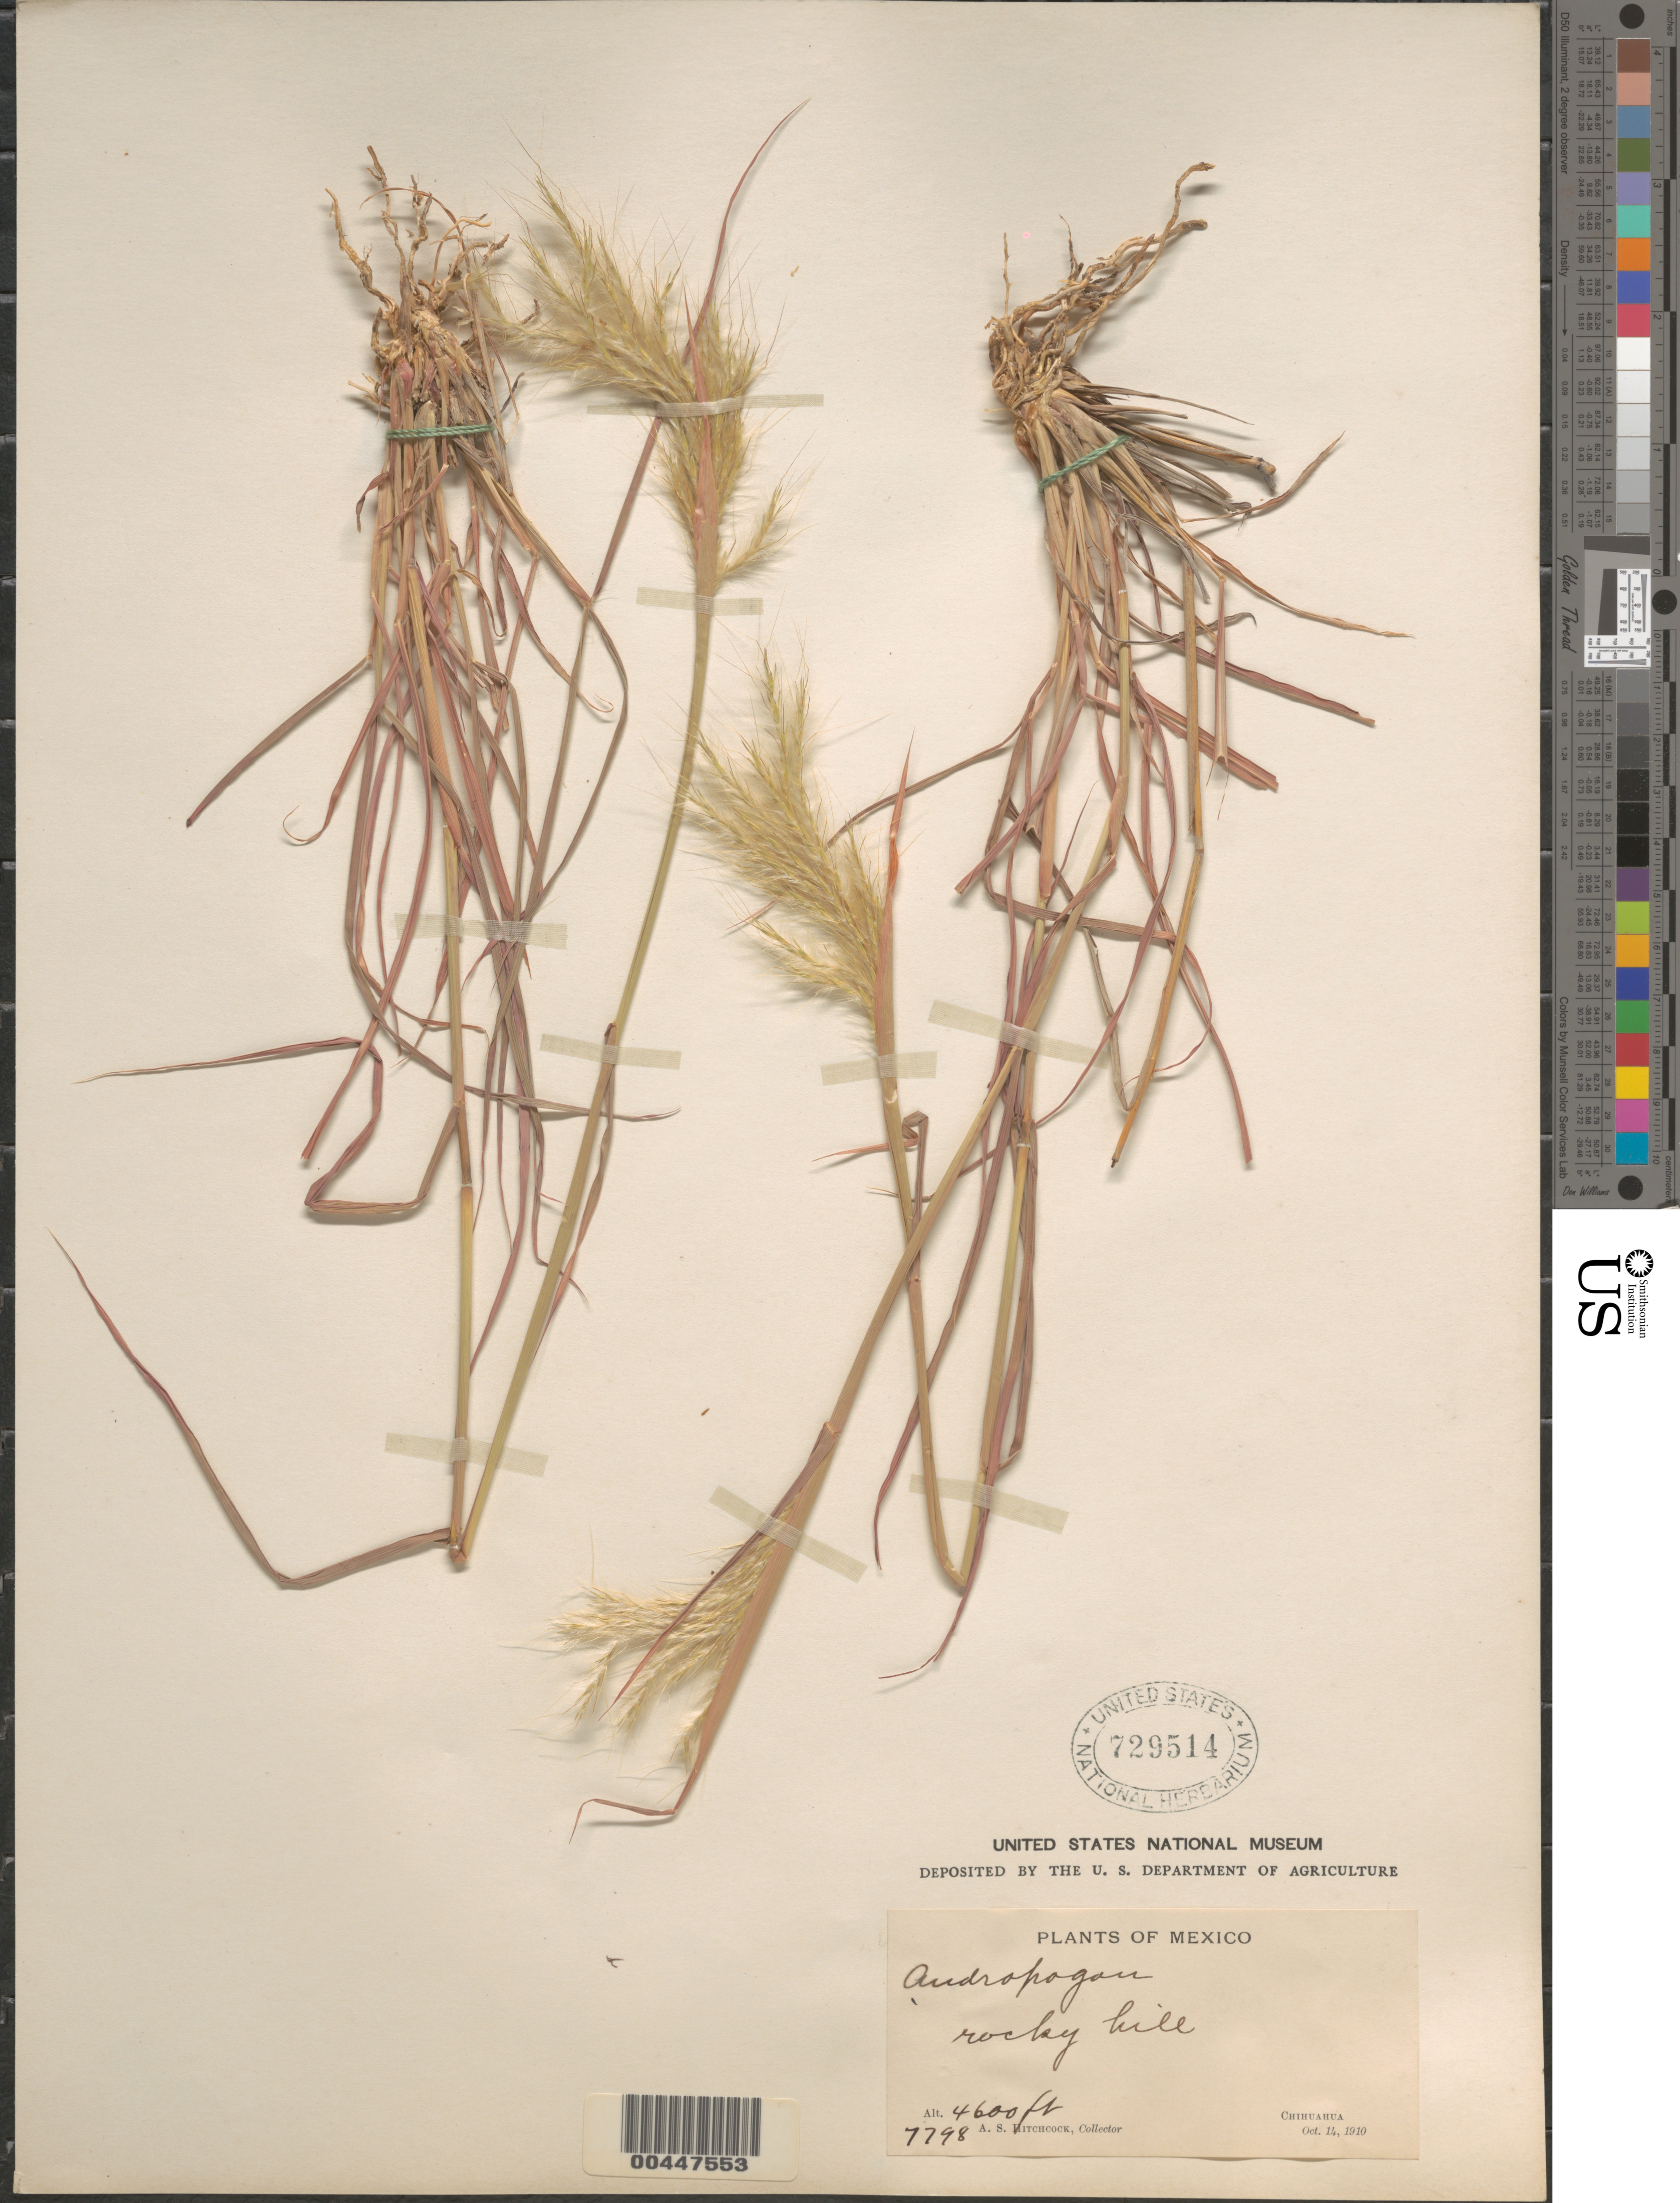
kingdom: Plantae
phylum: Tracheophyta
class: Liliopsida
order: Poales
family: Poaceae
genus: Andropogon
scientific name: Andropogon barbinodis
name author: Lag.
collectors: A. S. Hitchcock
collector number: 7798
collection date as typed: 14 Oct 1910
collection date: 1910-10-14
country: Mexico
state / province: Chihuahua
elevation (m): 1402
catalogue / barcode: US 729514